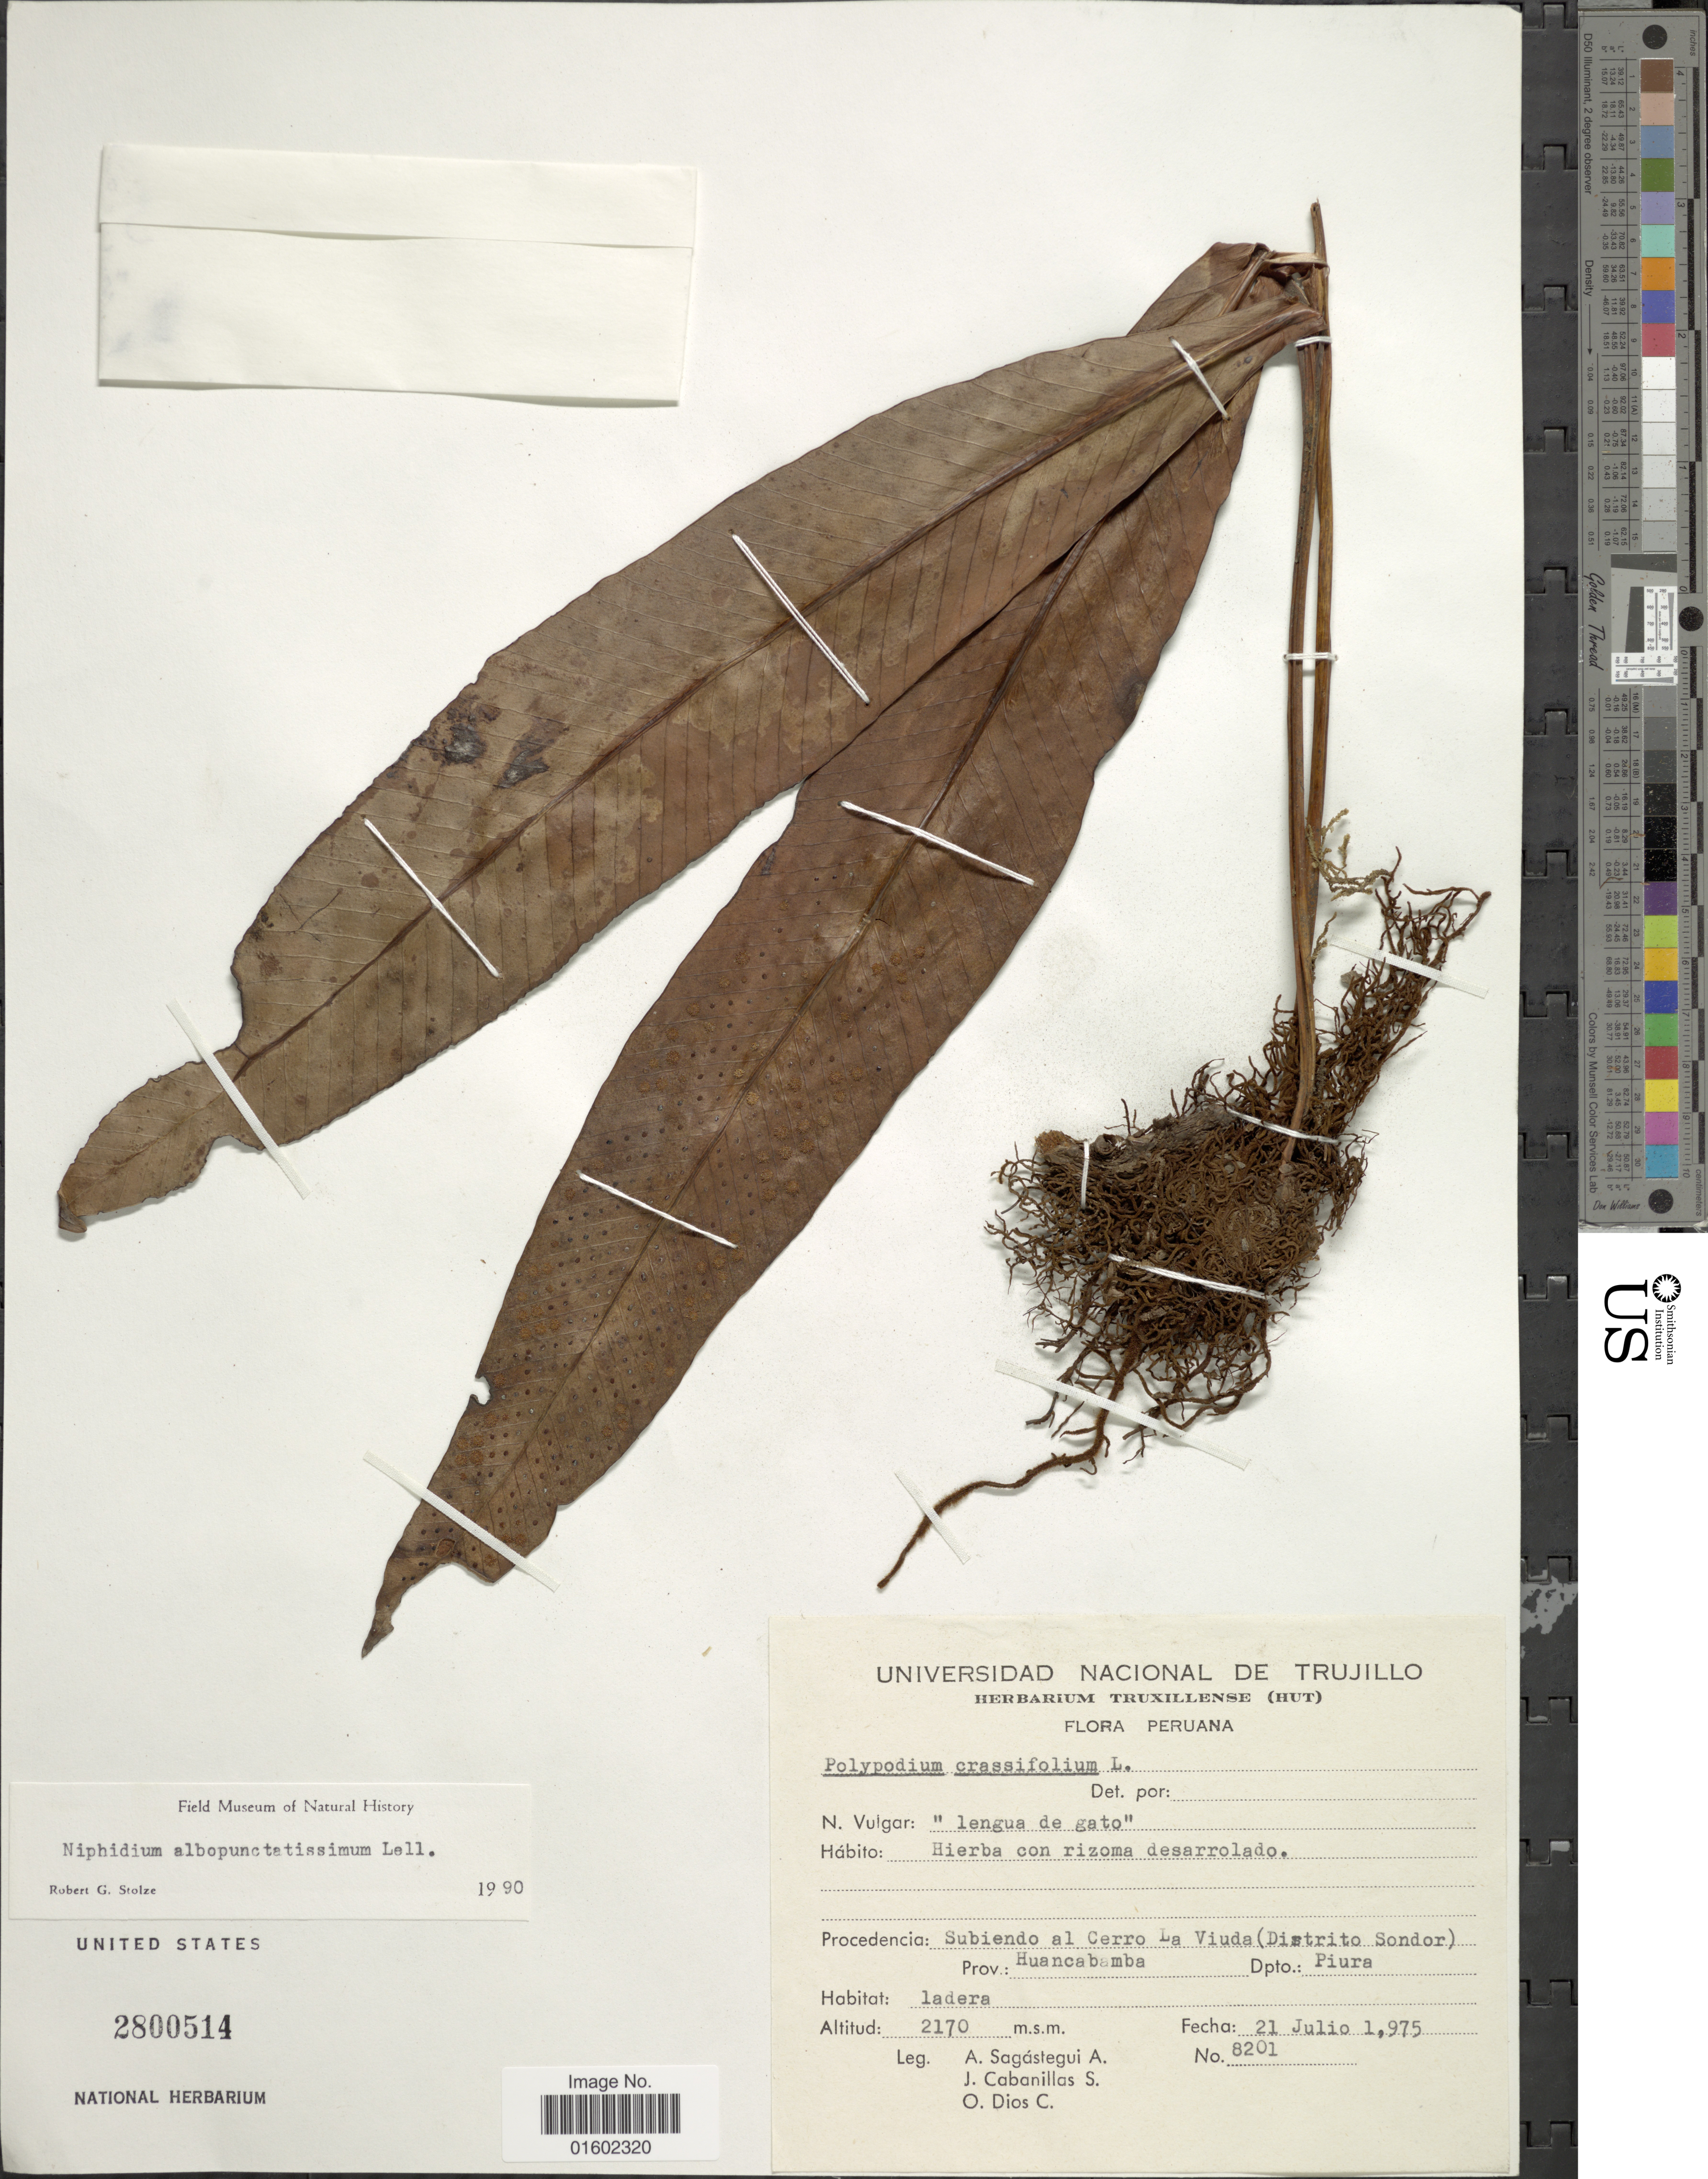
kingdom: Plantae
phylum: Tracheophyta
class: Polypodiopsida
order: Polypodiales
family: Polypodiaceae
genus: Niphidium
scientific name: Niphidium albopunctatissimum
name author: Lellinger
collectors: A. Sagástegui A., J. Cabanillas S. & O. Dios C.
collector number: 8201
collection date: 1975-07-21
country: Peru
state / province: Piura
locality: Subiendo al Cerro La Viuda (Distrito Sondor), Prov. Huancabamba, Dpto.: Piura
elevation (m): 2170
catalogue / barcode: US 2800514